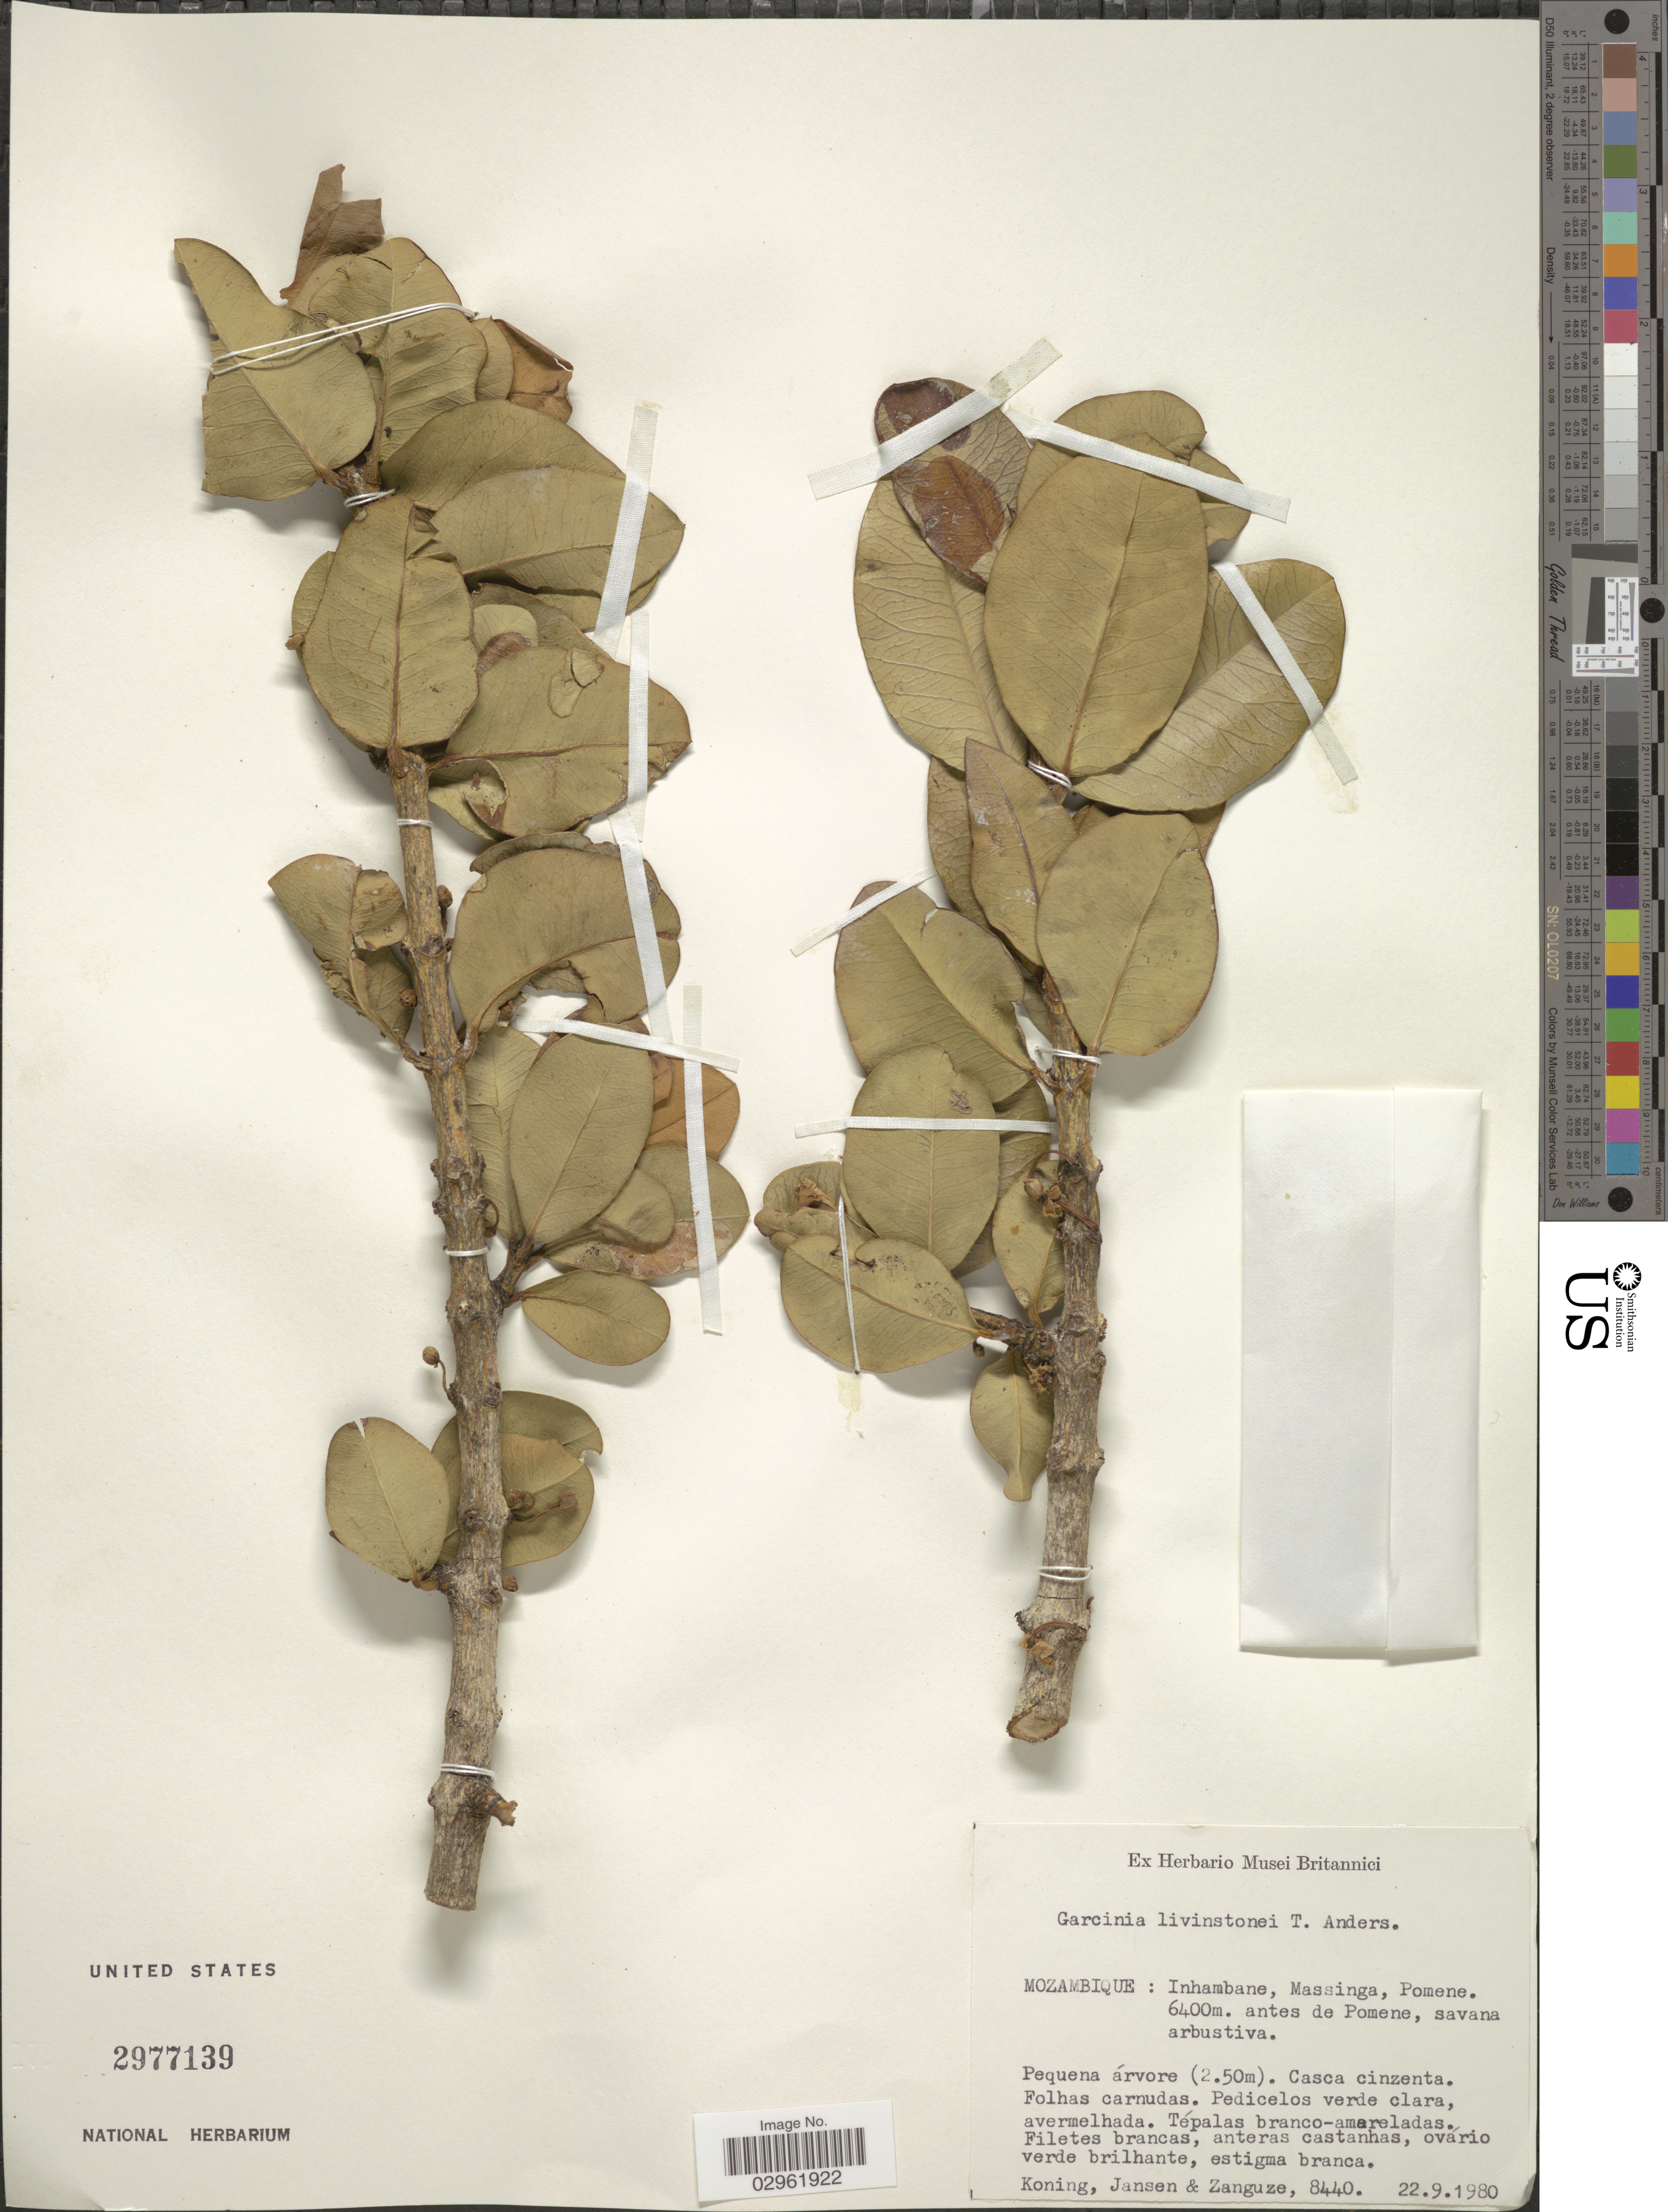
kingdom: Plantae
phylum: Tracheophyta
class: Magnoliopsida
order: Malpighiales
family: Clusiaceae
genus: Garcinia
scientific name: Garcinia livingstonei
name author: T. Anderson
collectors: Koning, Jansen & Zanguze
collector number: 8440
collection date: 1980-09-22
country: Mozambique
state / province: Inhambane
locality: Inhambane, Massinga, Pomene, antes de Pomene.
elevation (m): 6400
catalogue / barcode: US 2977139